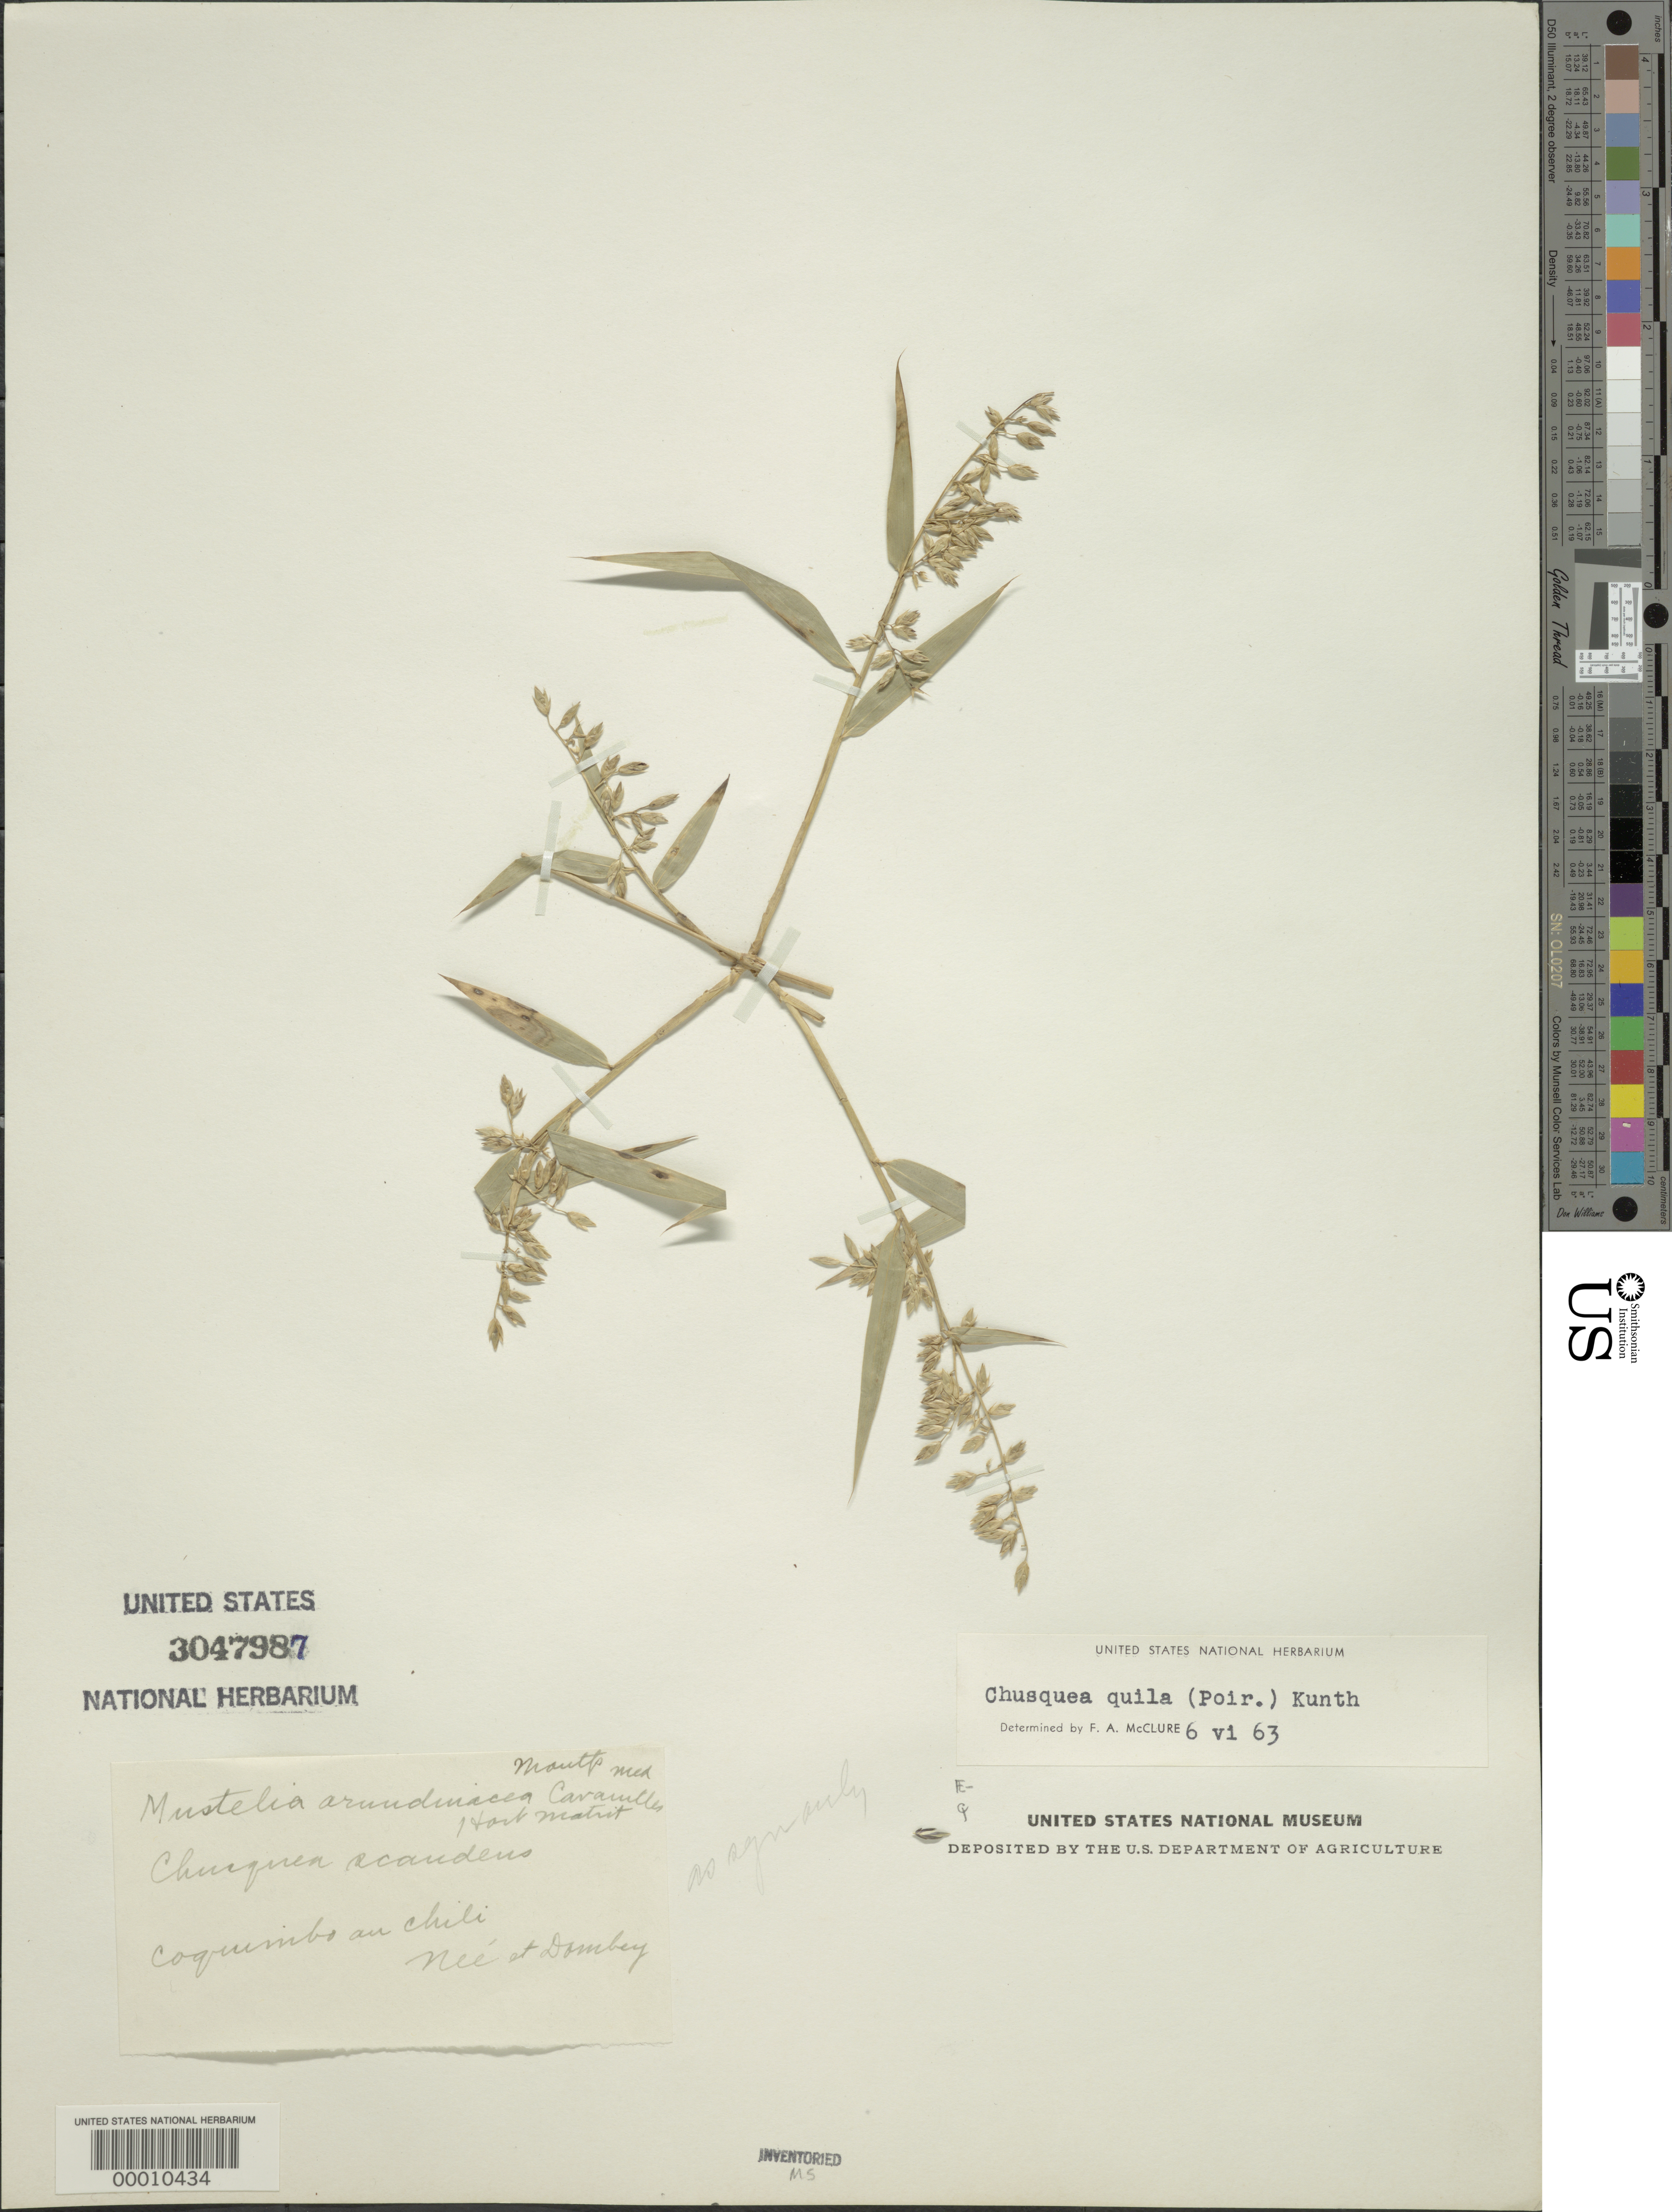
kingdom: Plantae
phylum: Tracheophyta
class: Liliopsida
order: Poales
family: Poaceae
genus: Chusquea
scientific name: Chusquea quila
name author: Kunth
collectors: Nee, -- & Dombey, --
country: Chile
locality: Coquimbo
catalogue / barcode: US 3047987